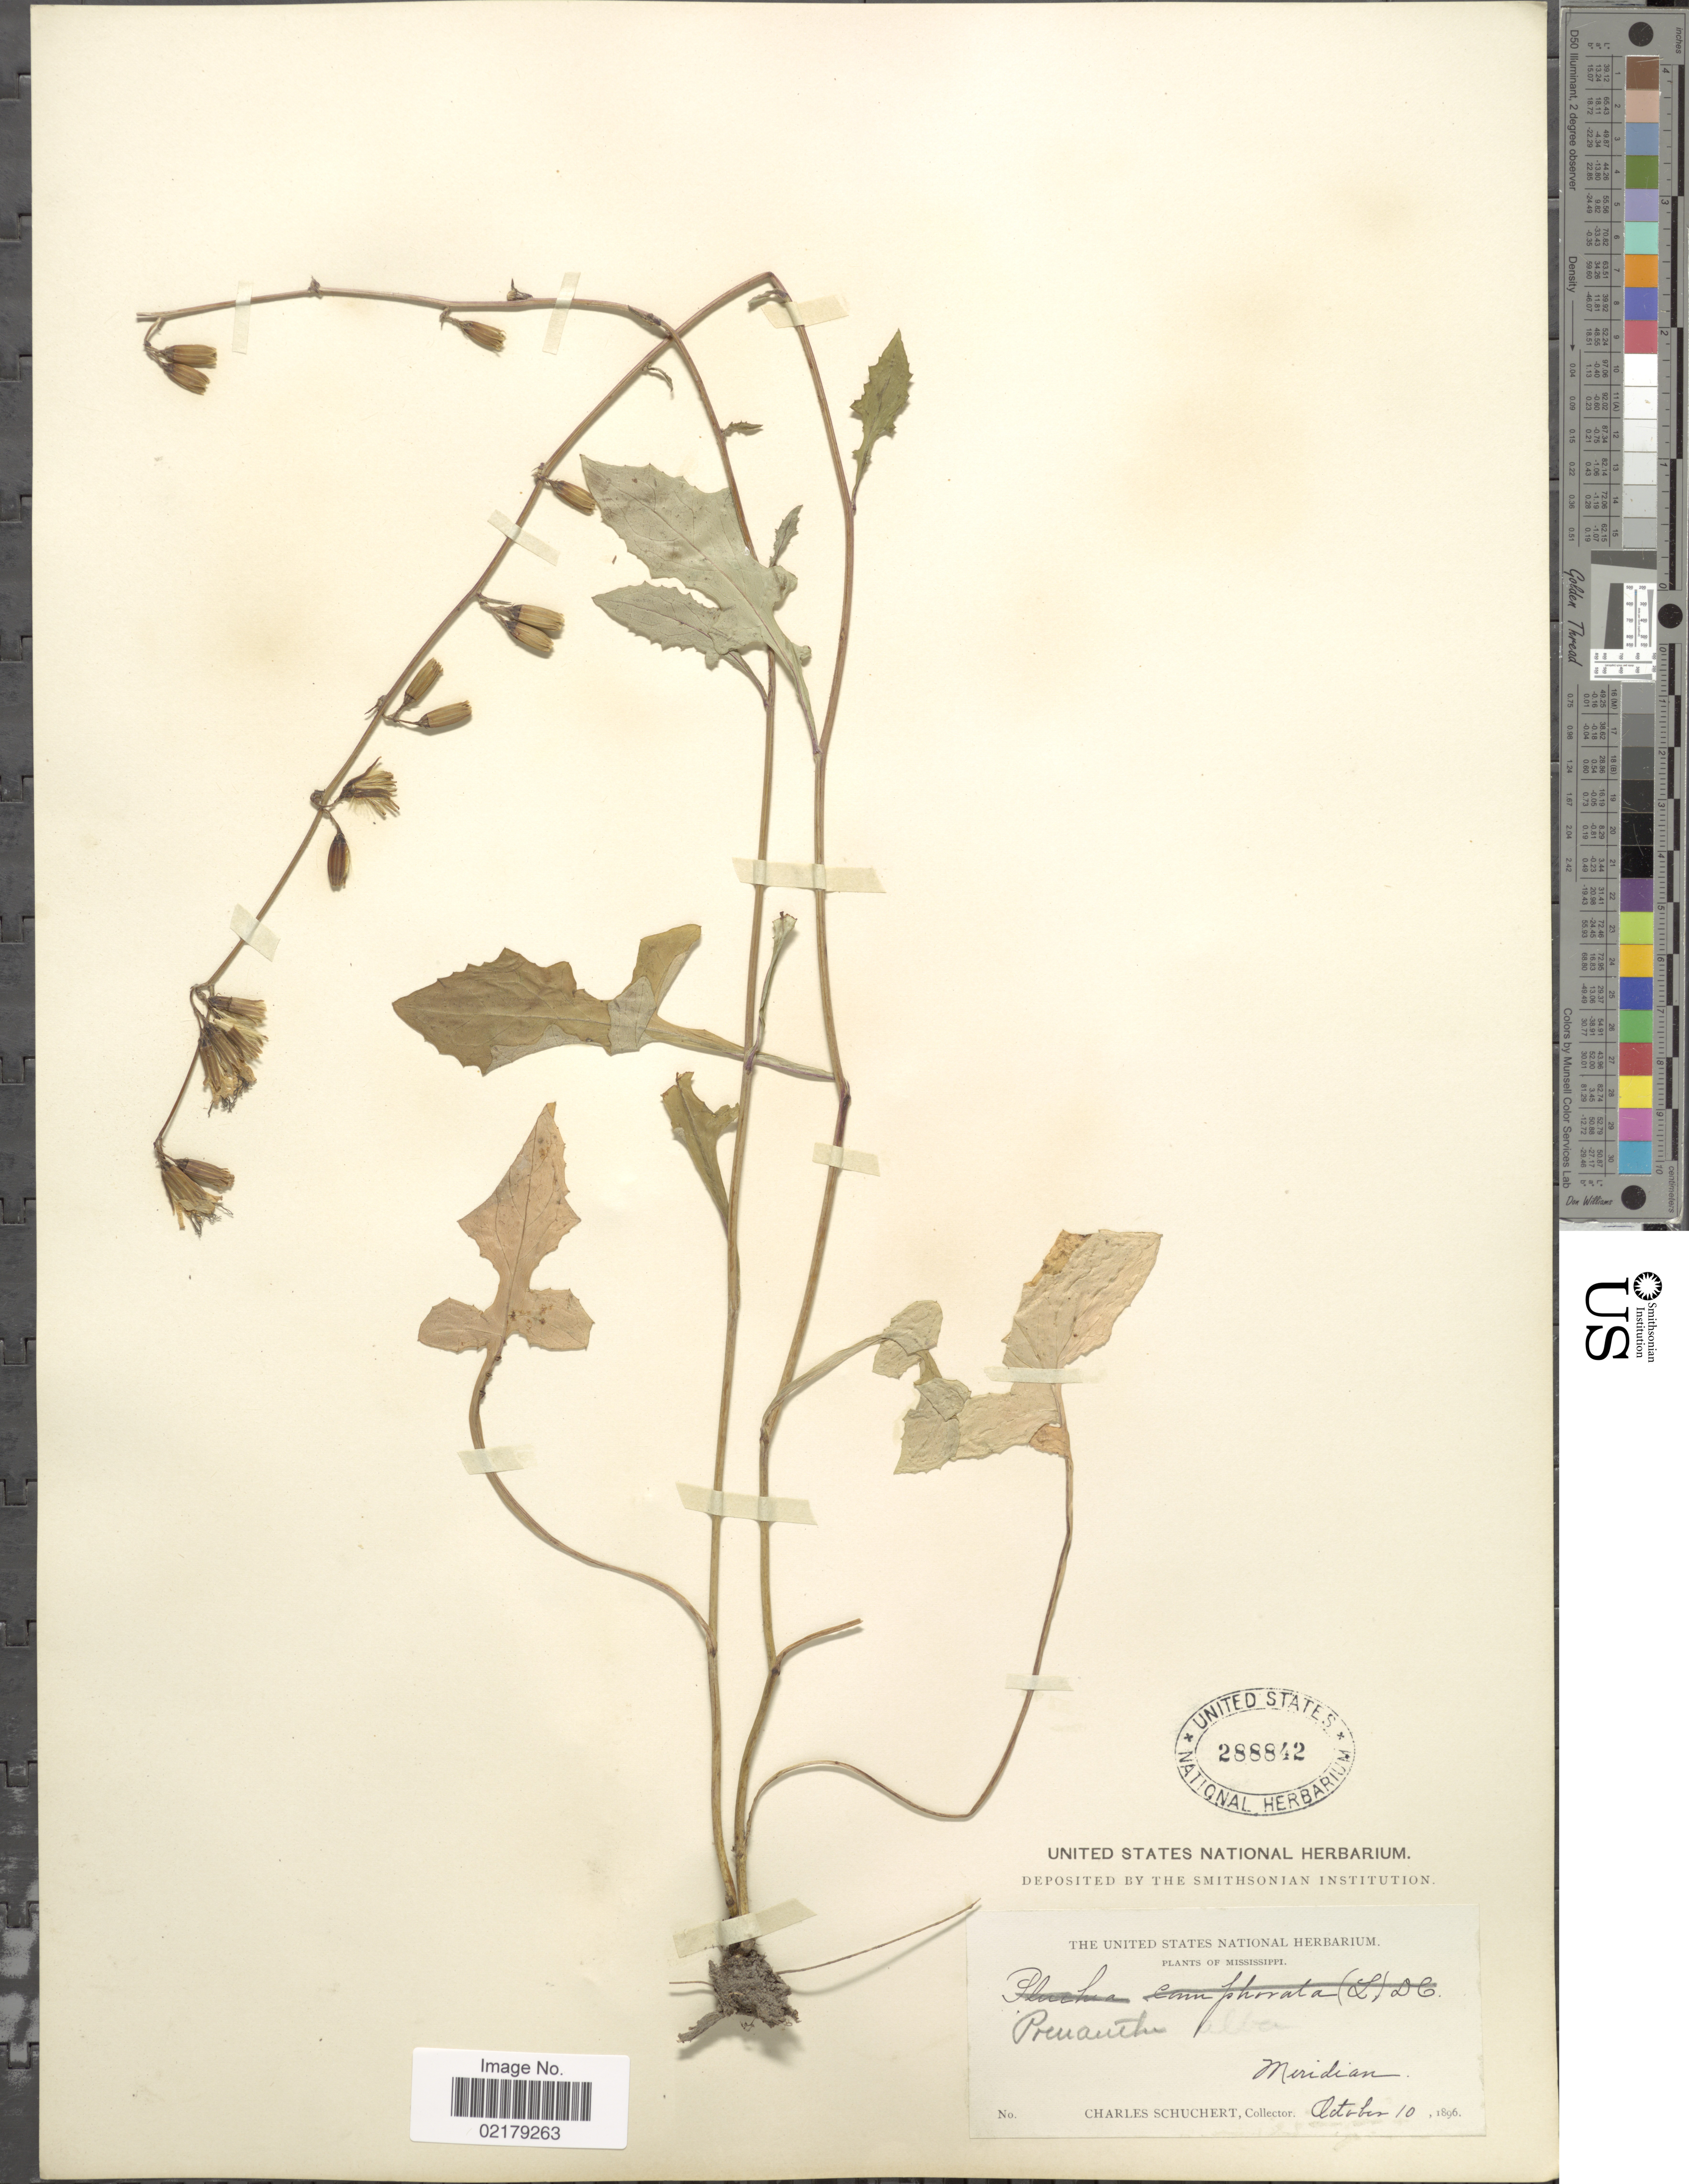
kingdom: Plantae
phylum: Tracheophyta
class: Magnoliopsida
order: Asterales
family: Asteraceae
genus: Nabalus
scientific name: Nabalus serpentarius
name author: (Pursh) Hook.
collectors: C. Schuchert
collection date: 1896-10-10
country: United States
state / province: Mississippi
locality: Meridian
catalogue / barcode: US 288842